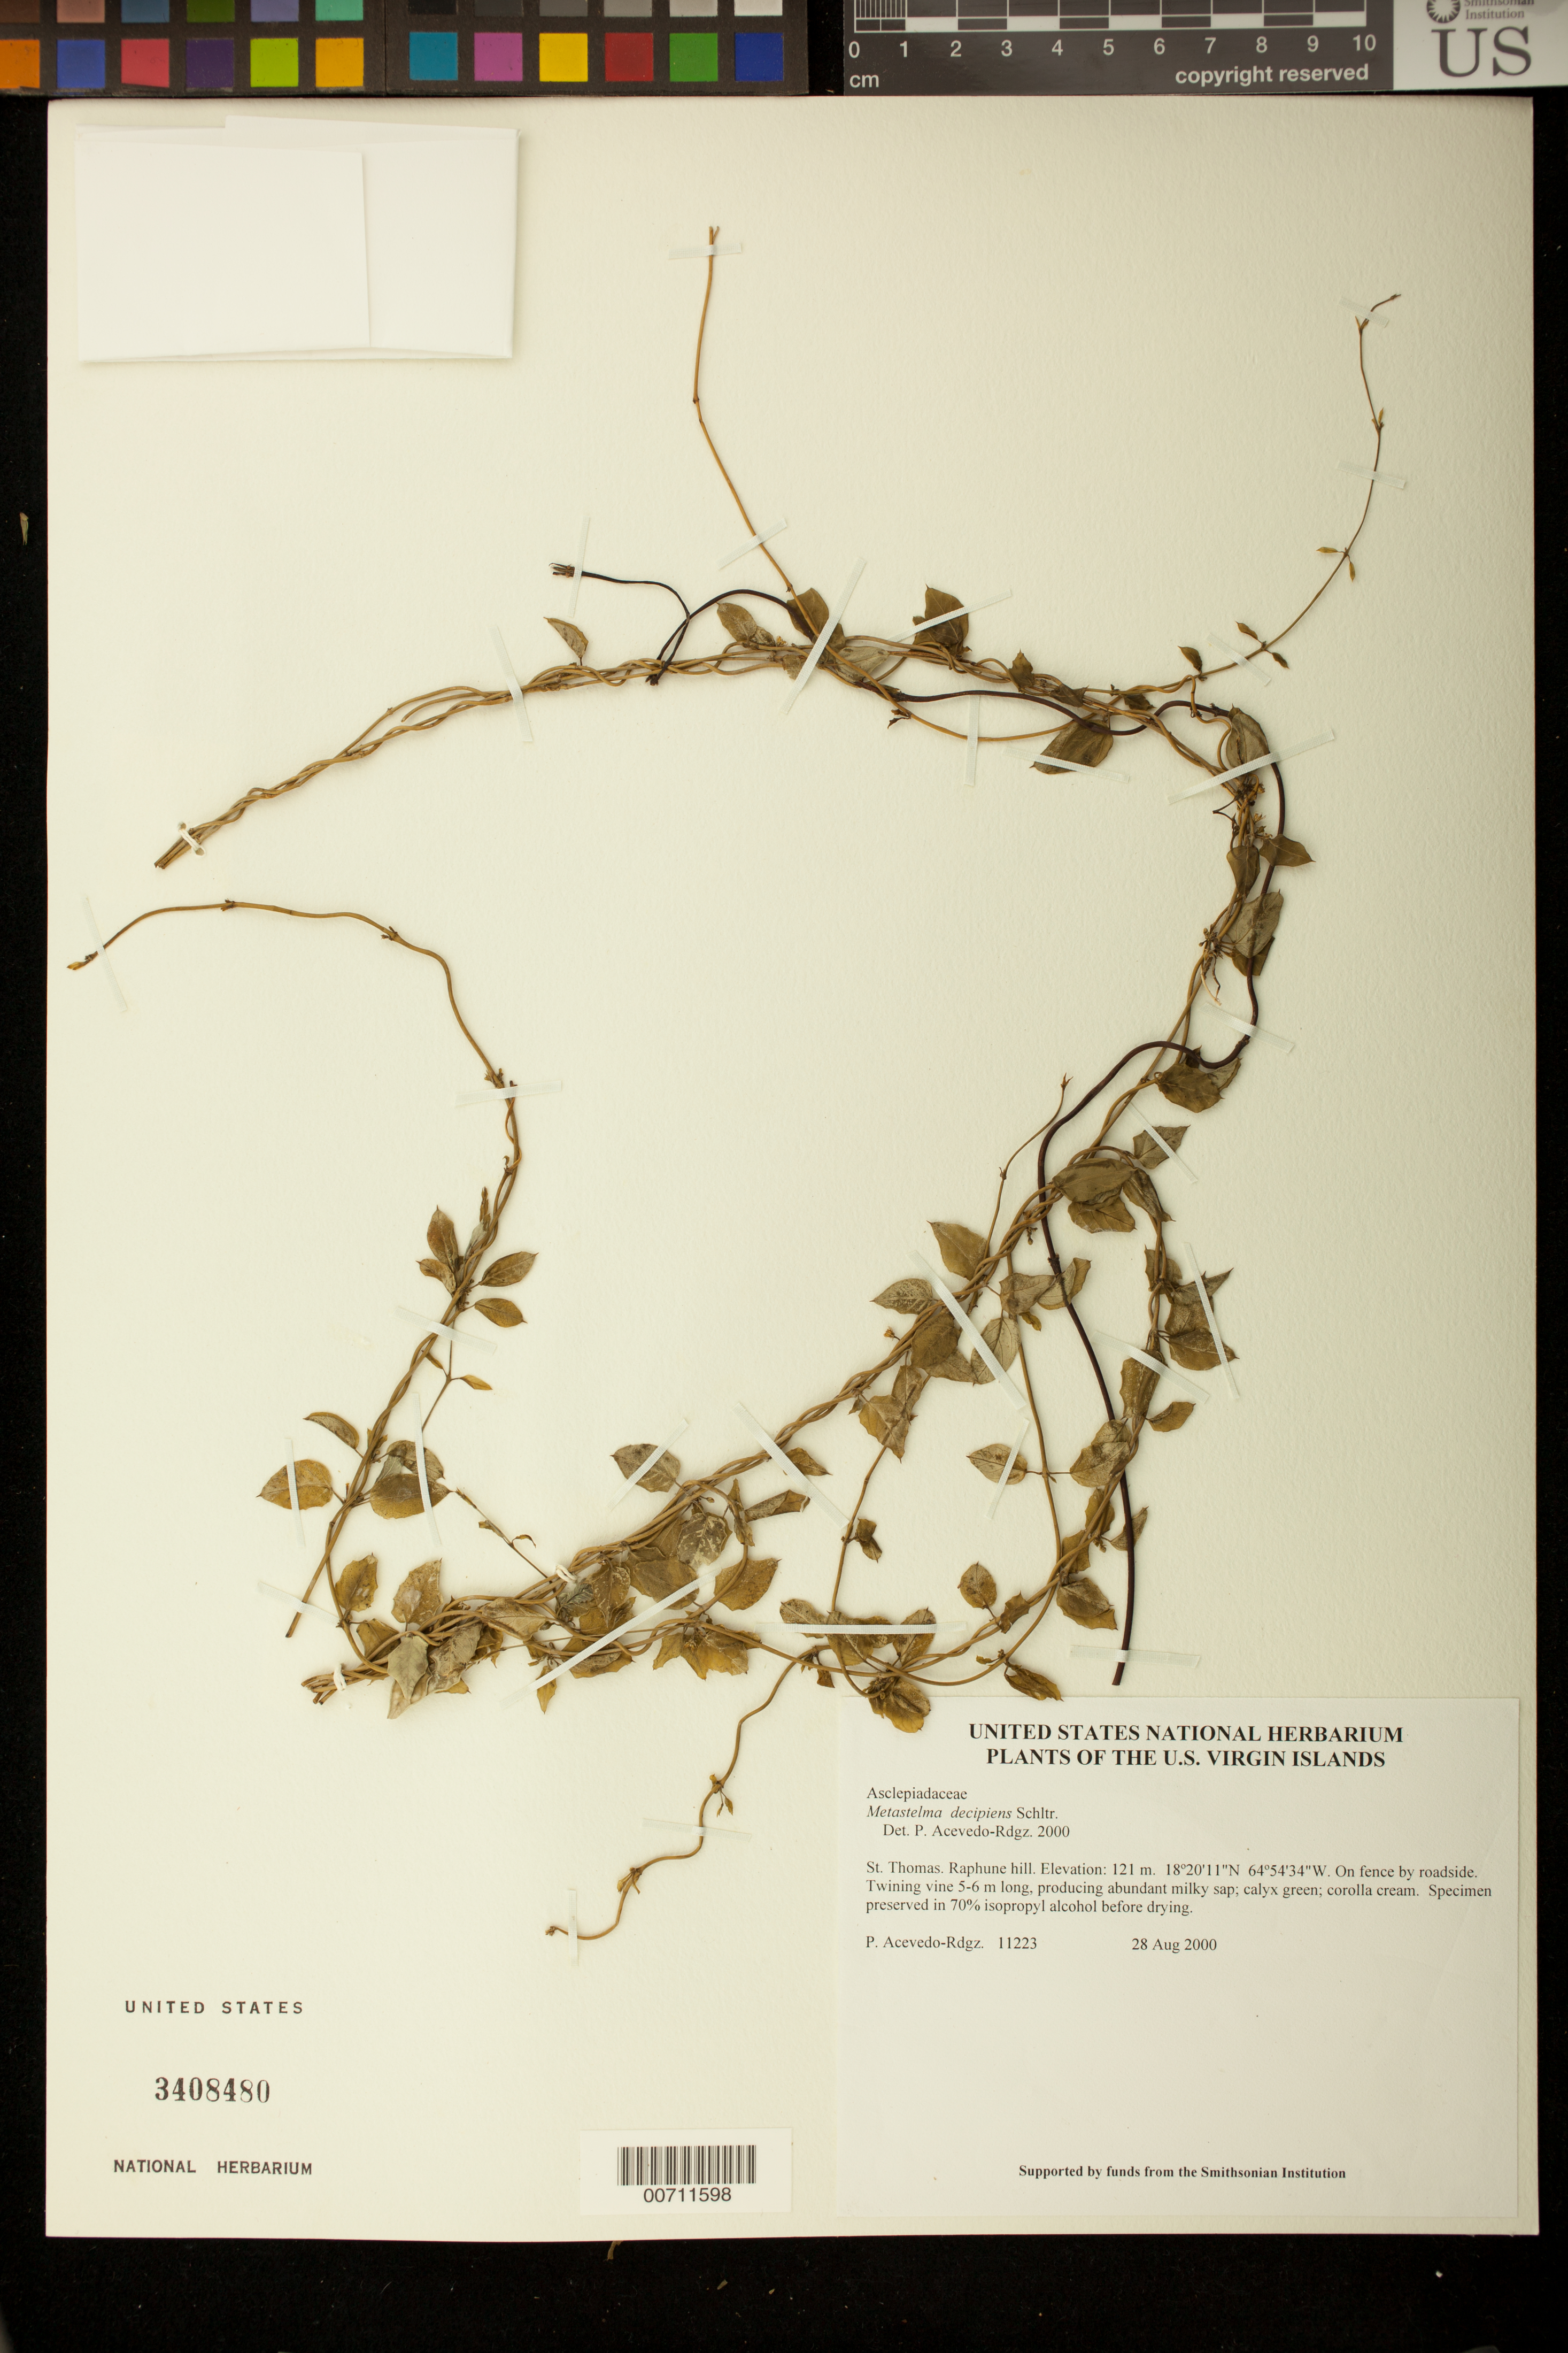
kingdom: Plantae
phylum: Tracheophyta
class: Magnoliopsida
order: Gentianales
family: Apocynaceae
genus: Metastelma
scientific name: Metastelma decipiens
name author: Schltr.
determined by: Acevedo-Rodríguez, P., (BOT), Smithsonian Institution - National Museum of Natural History (UNITED STATES)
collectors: P. Acevedo-Rodr.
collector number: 11223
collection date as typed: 28 Aug 2000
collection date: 2000-08-28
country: U.S. Virgin Islands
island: St. Thomas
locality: Raphune hill.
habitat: On fence by roadside.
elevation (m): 121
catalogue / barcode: US 3408480